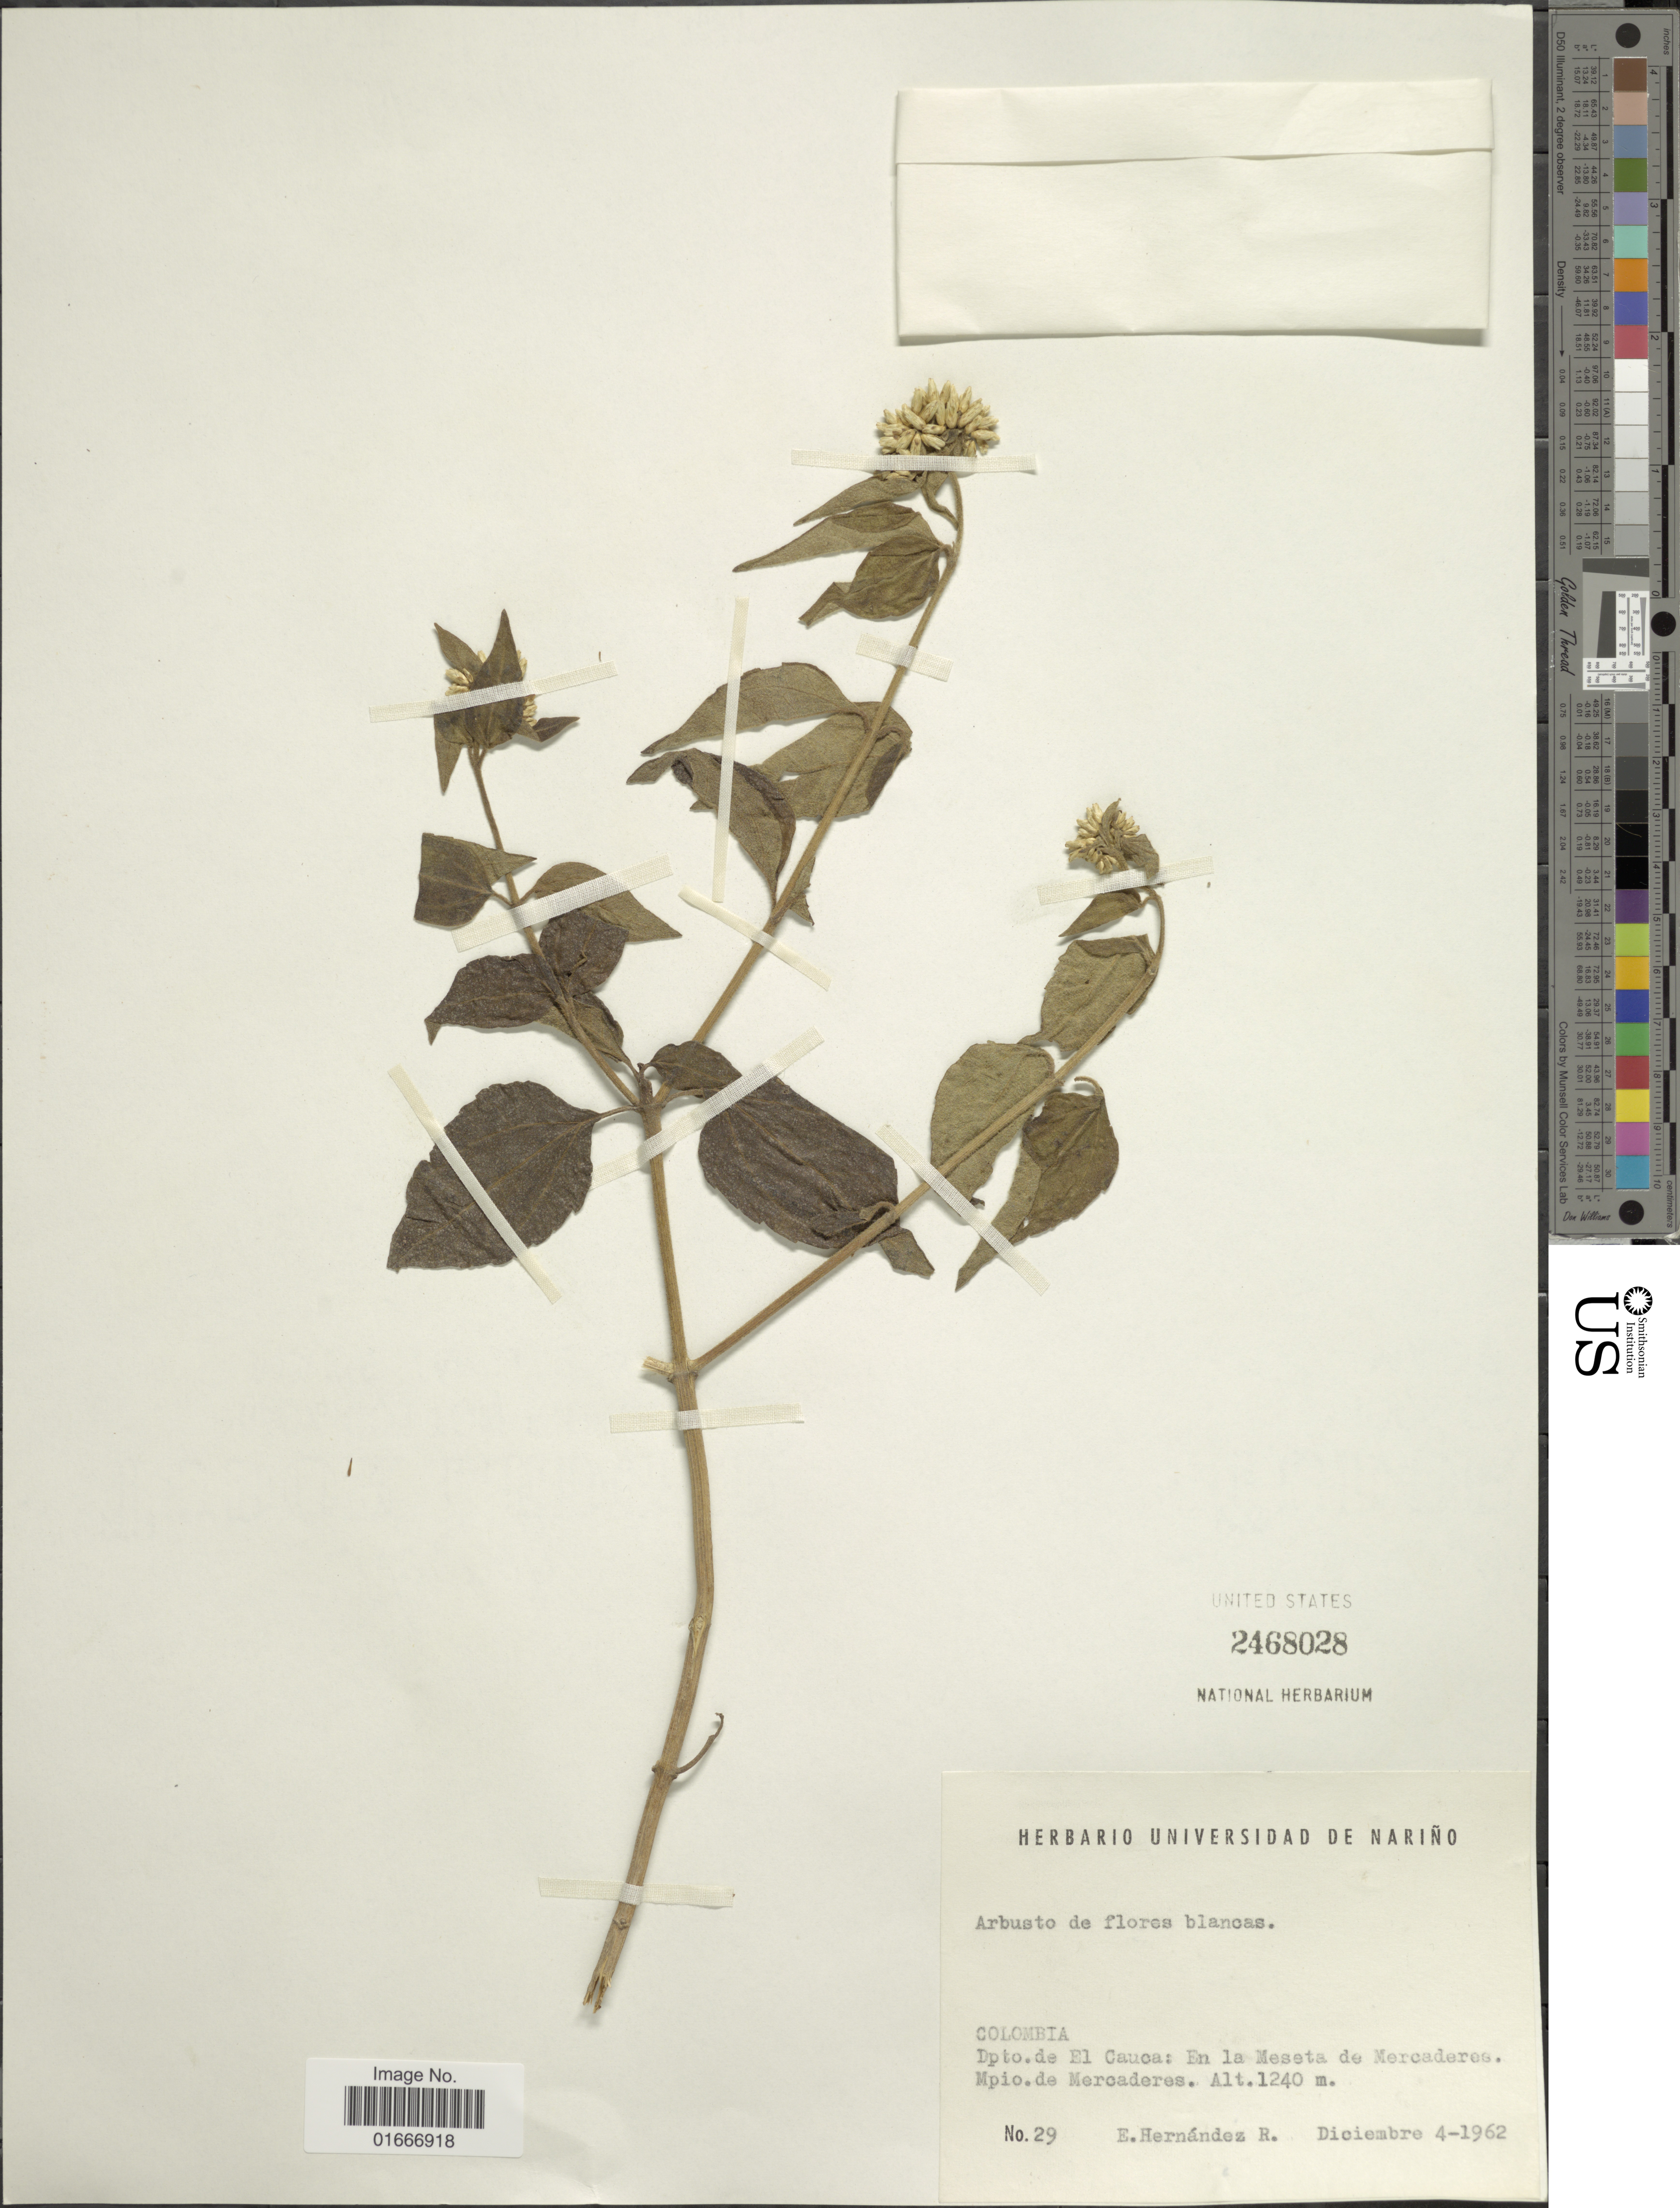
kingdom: Plantae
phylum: Tracheophyta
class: Magnoliopsida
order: Asterales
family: Asteraceae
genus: Chromolaena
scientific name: Chromolaena sp.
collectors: E. Hernández R.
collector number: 29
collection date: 1962-12-04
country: Colombia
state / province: Cauca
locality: Colombia. Dpto. de El Cauca: En la Meseta de Mercaderes. mpio. de Mercaderes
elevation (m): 1240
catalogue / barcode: US 2468028